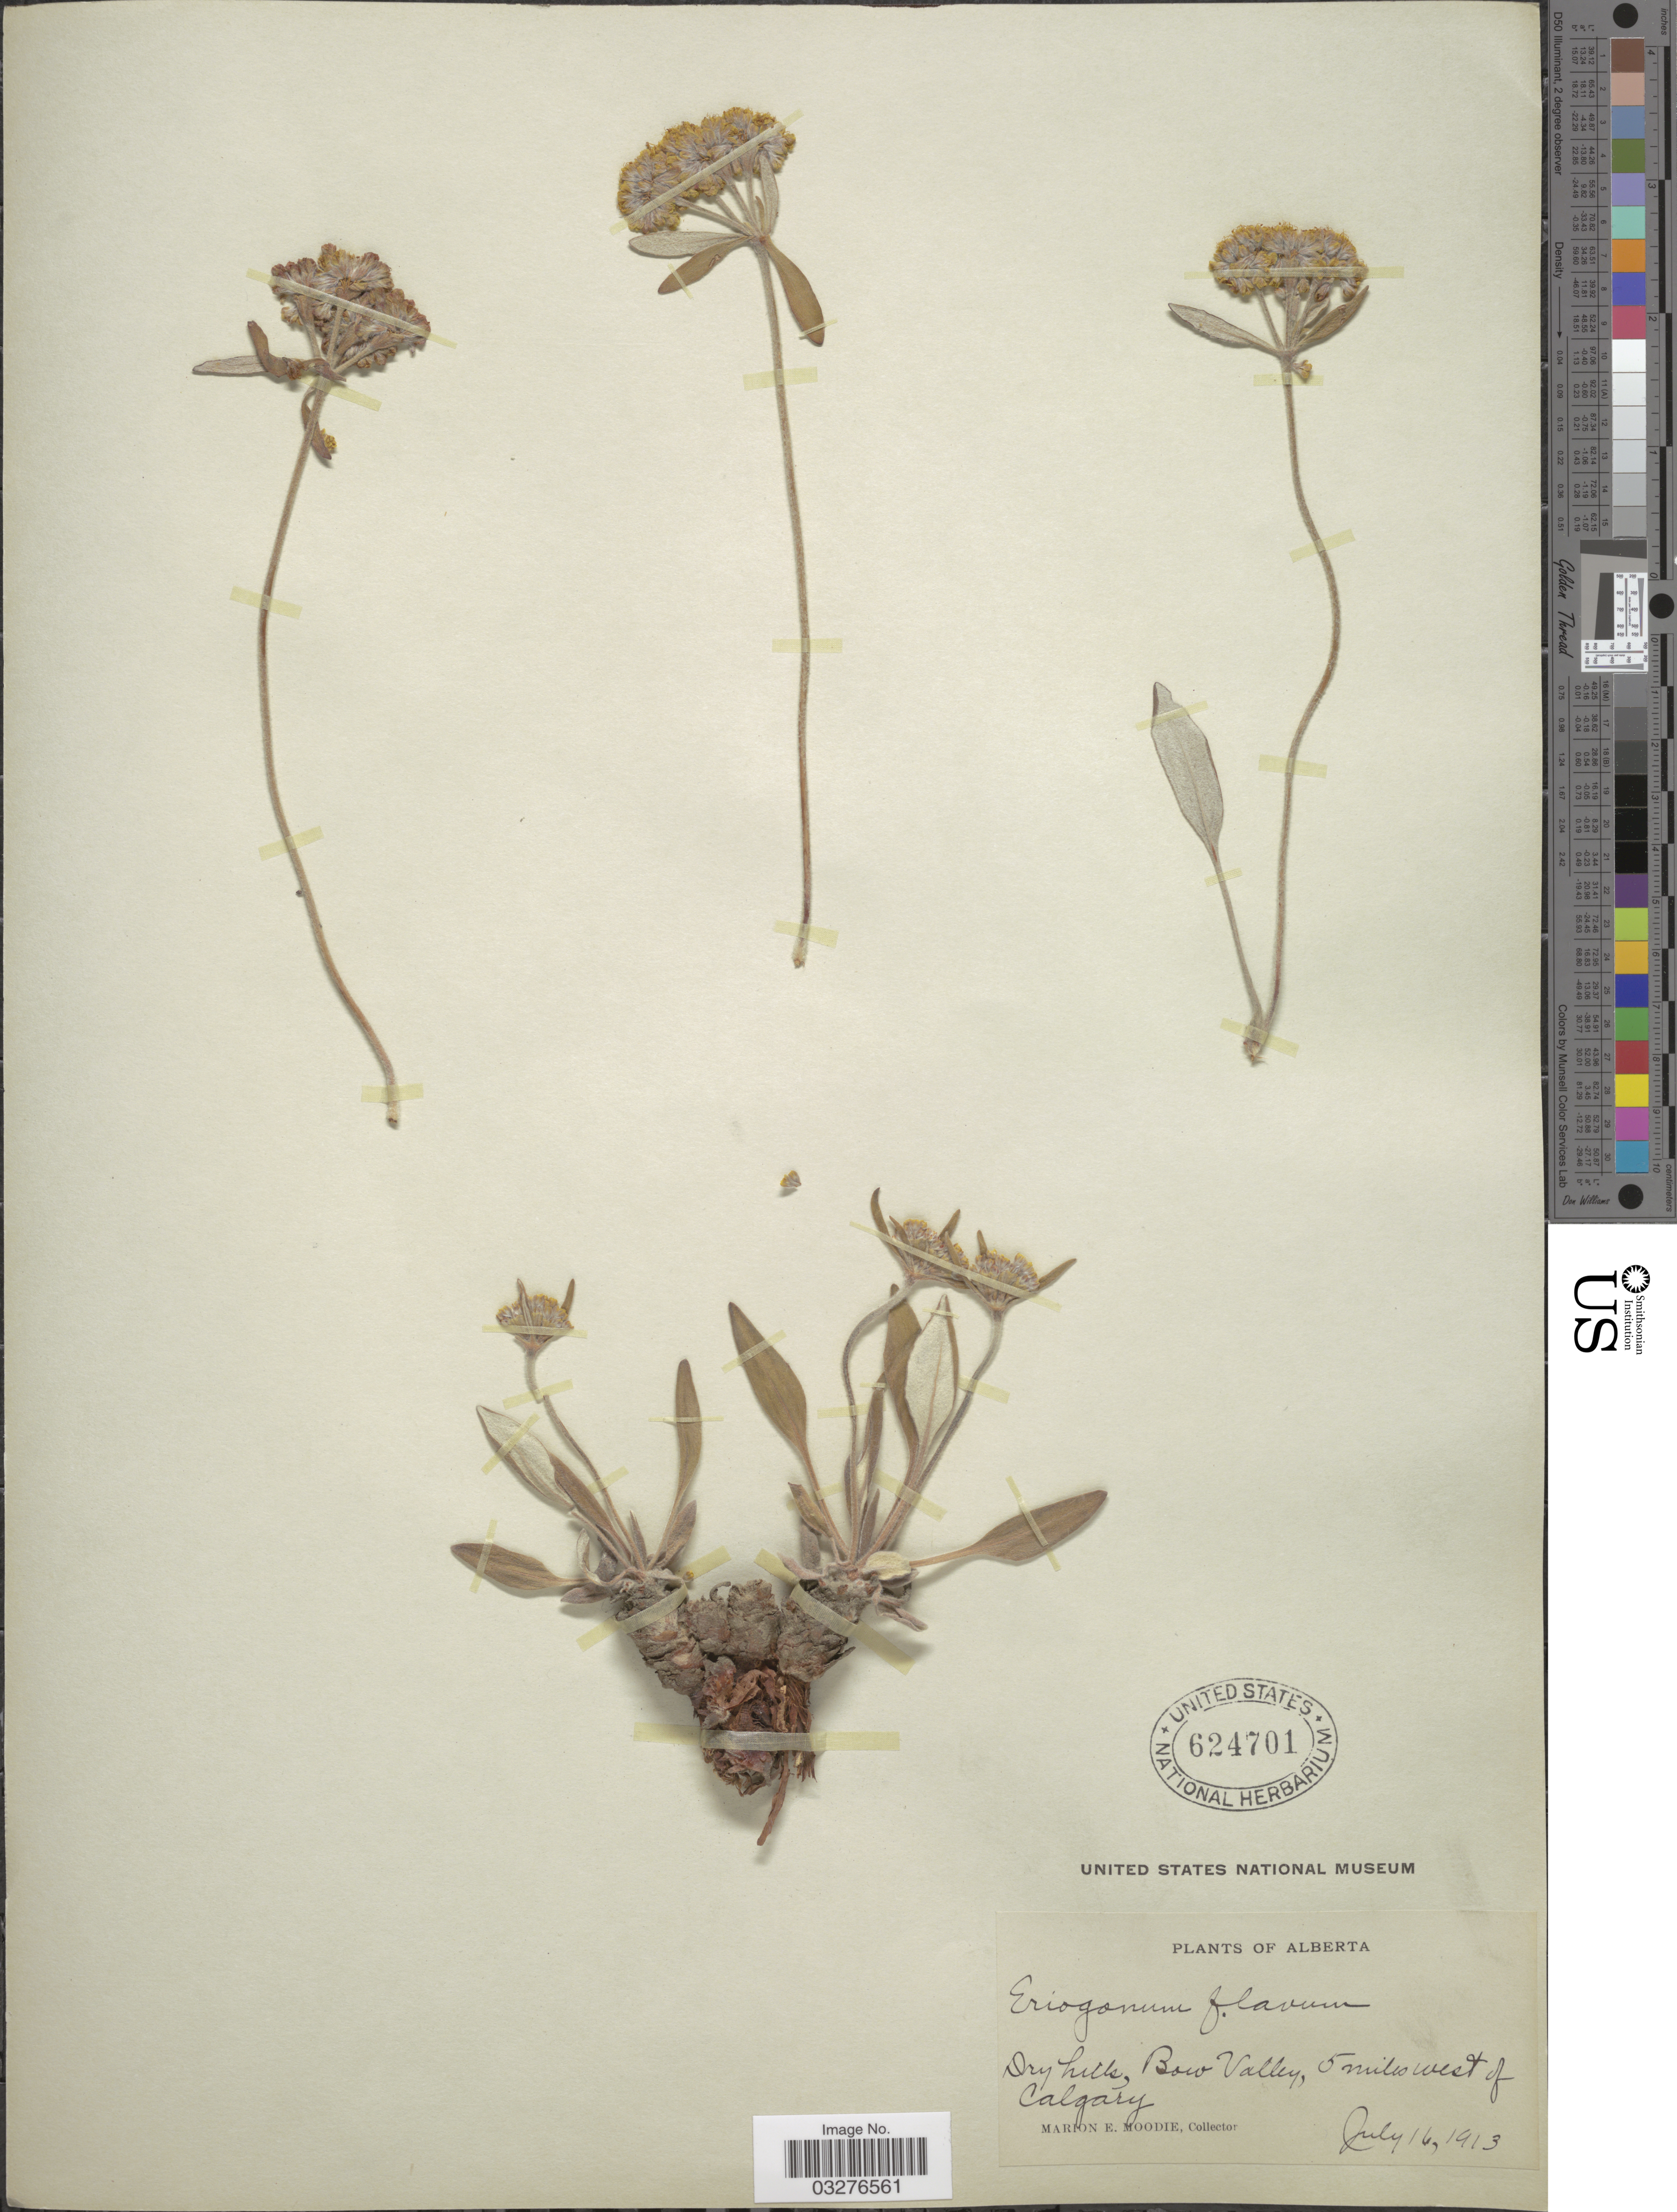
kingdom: Plantae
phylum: Tracheophyta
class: Magnoliopsida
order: Caryophyllales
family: Polygonaceae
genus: Eriogonum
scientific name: Eriogonum flavum var. flavum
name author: Nutt. ex Benth.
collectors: M. E. Moodie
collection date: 1913-07-16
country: Canada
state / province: Alberta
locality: Bow Valley, 5 miles west of Calgary.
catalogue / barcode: US 624701